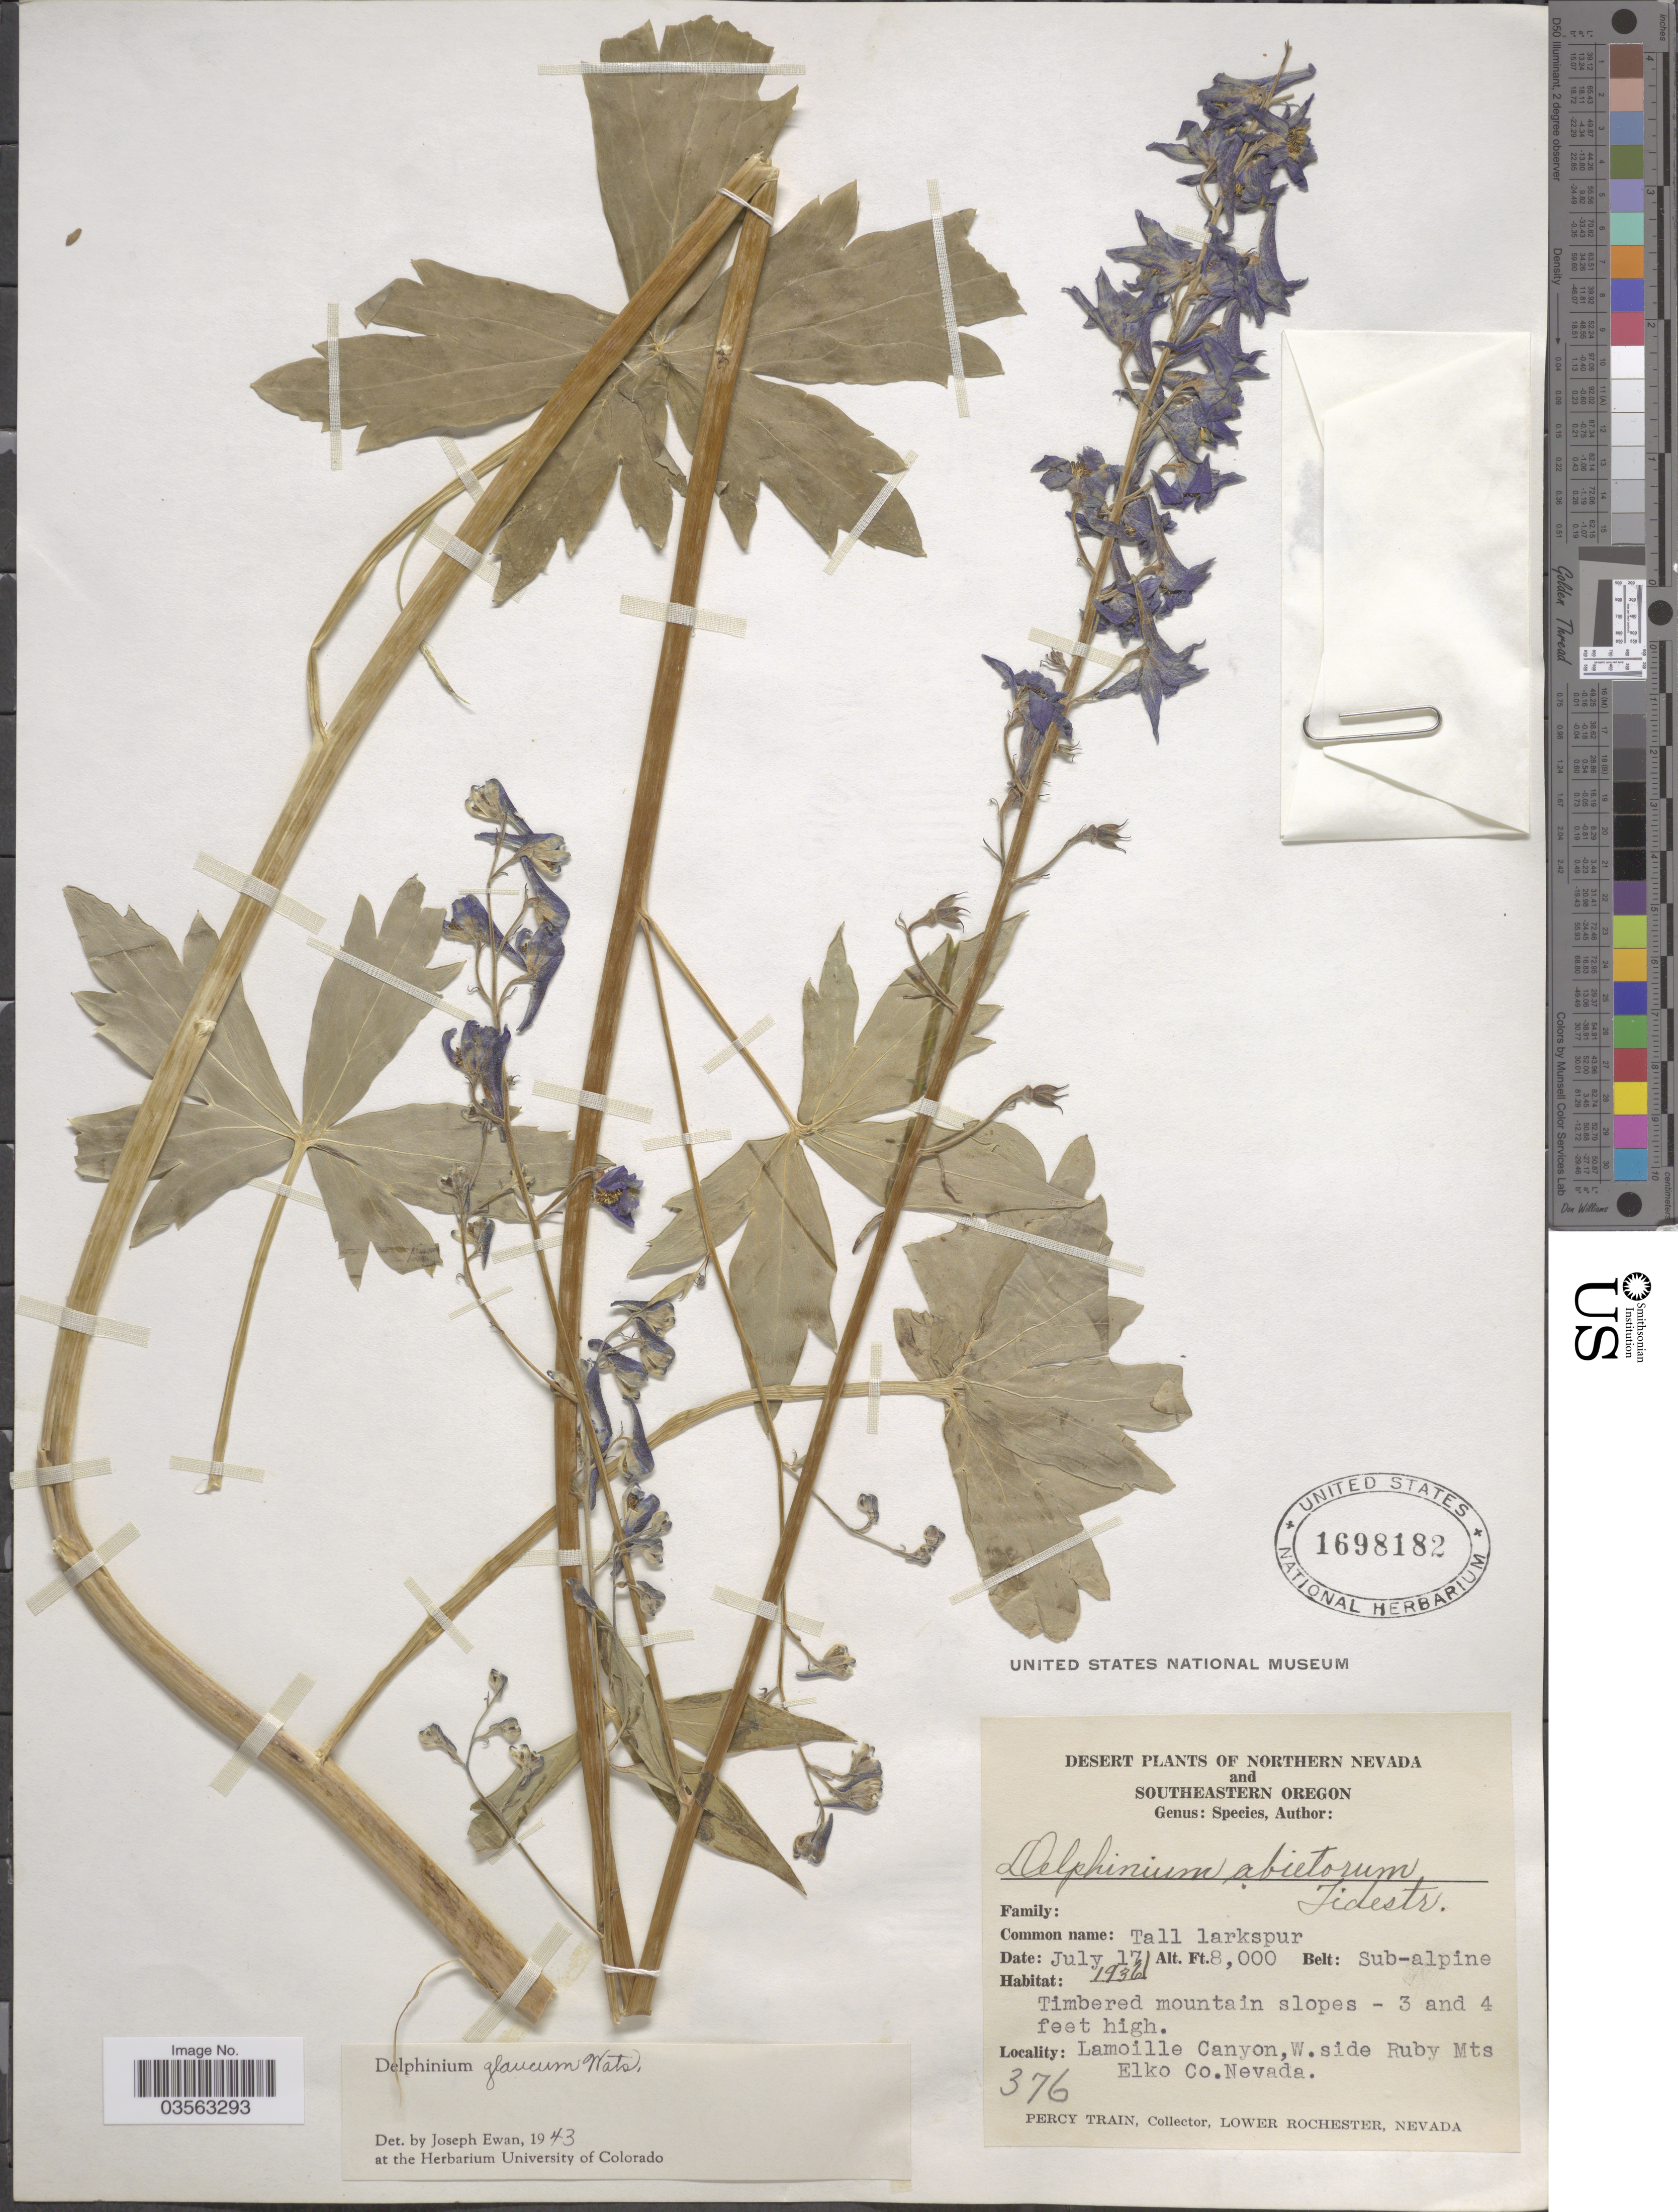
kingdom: Plantae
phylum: Tracheophyta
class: Magnoliopsida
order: Ranunculales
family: Ranunculaceae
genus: Delphinium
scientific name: Delphinium glaucum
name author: S. Watson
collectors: P. Train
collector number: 376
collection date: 1936-07-17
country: United States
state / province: Nevada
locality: Northern Nevada. Lamoille Canyon, W.side Ruby Mts Elko Co.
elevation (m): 2438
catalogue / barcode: US 1698182